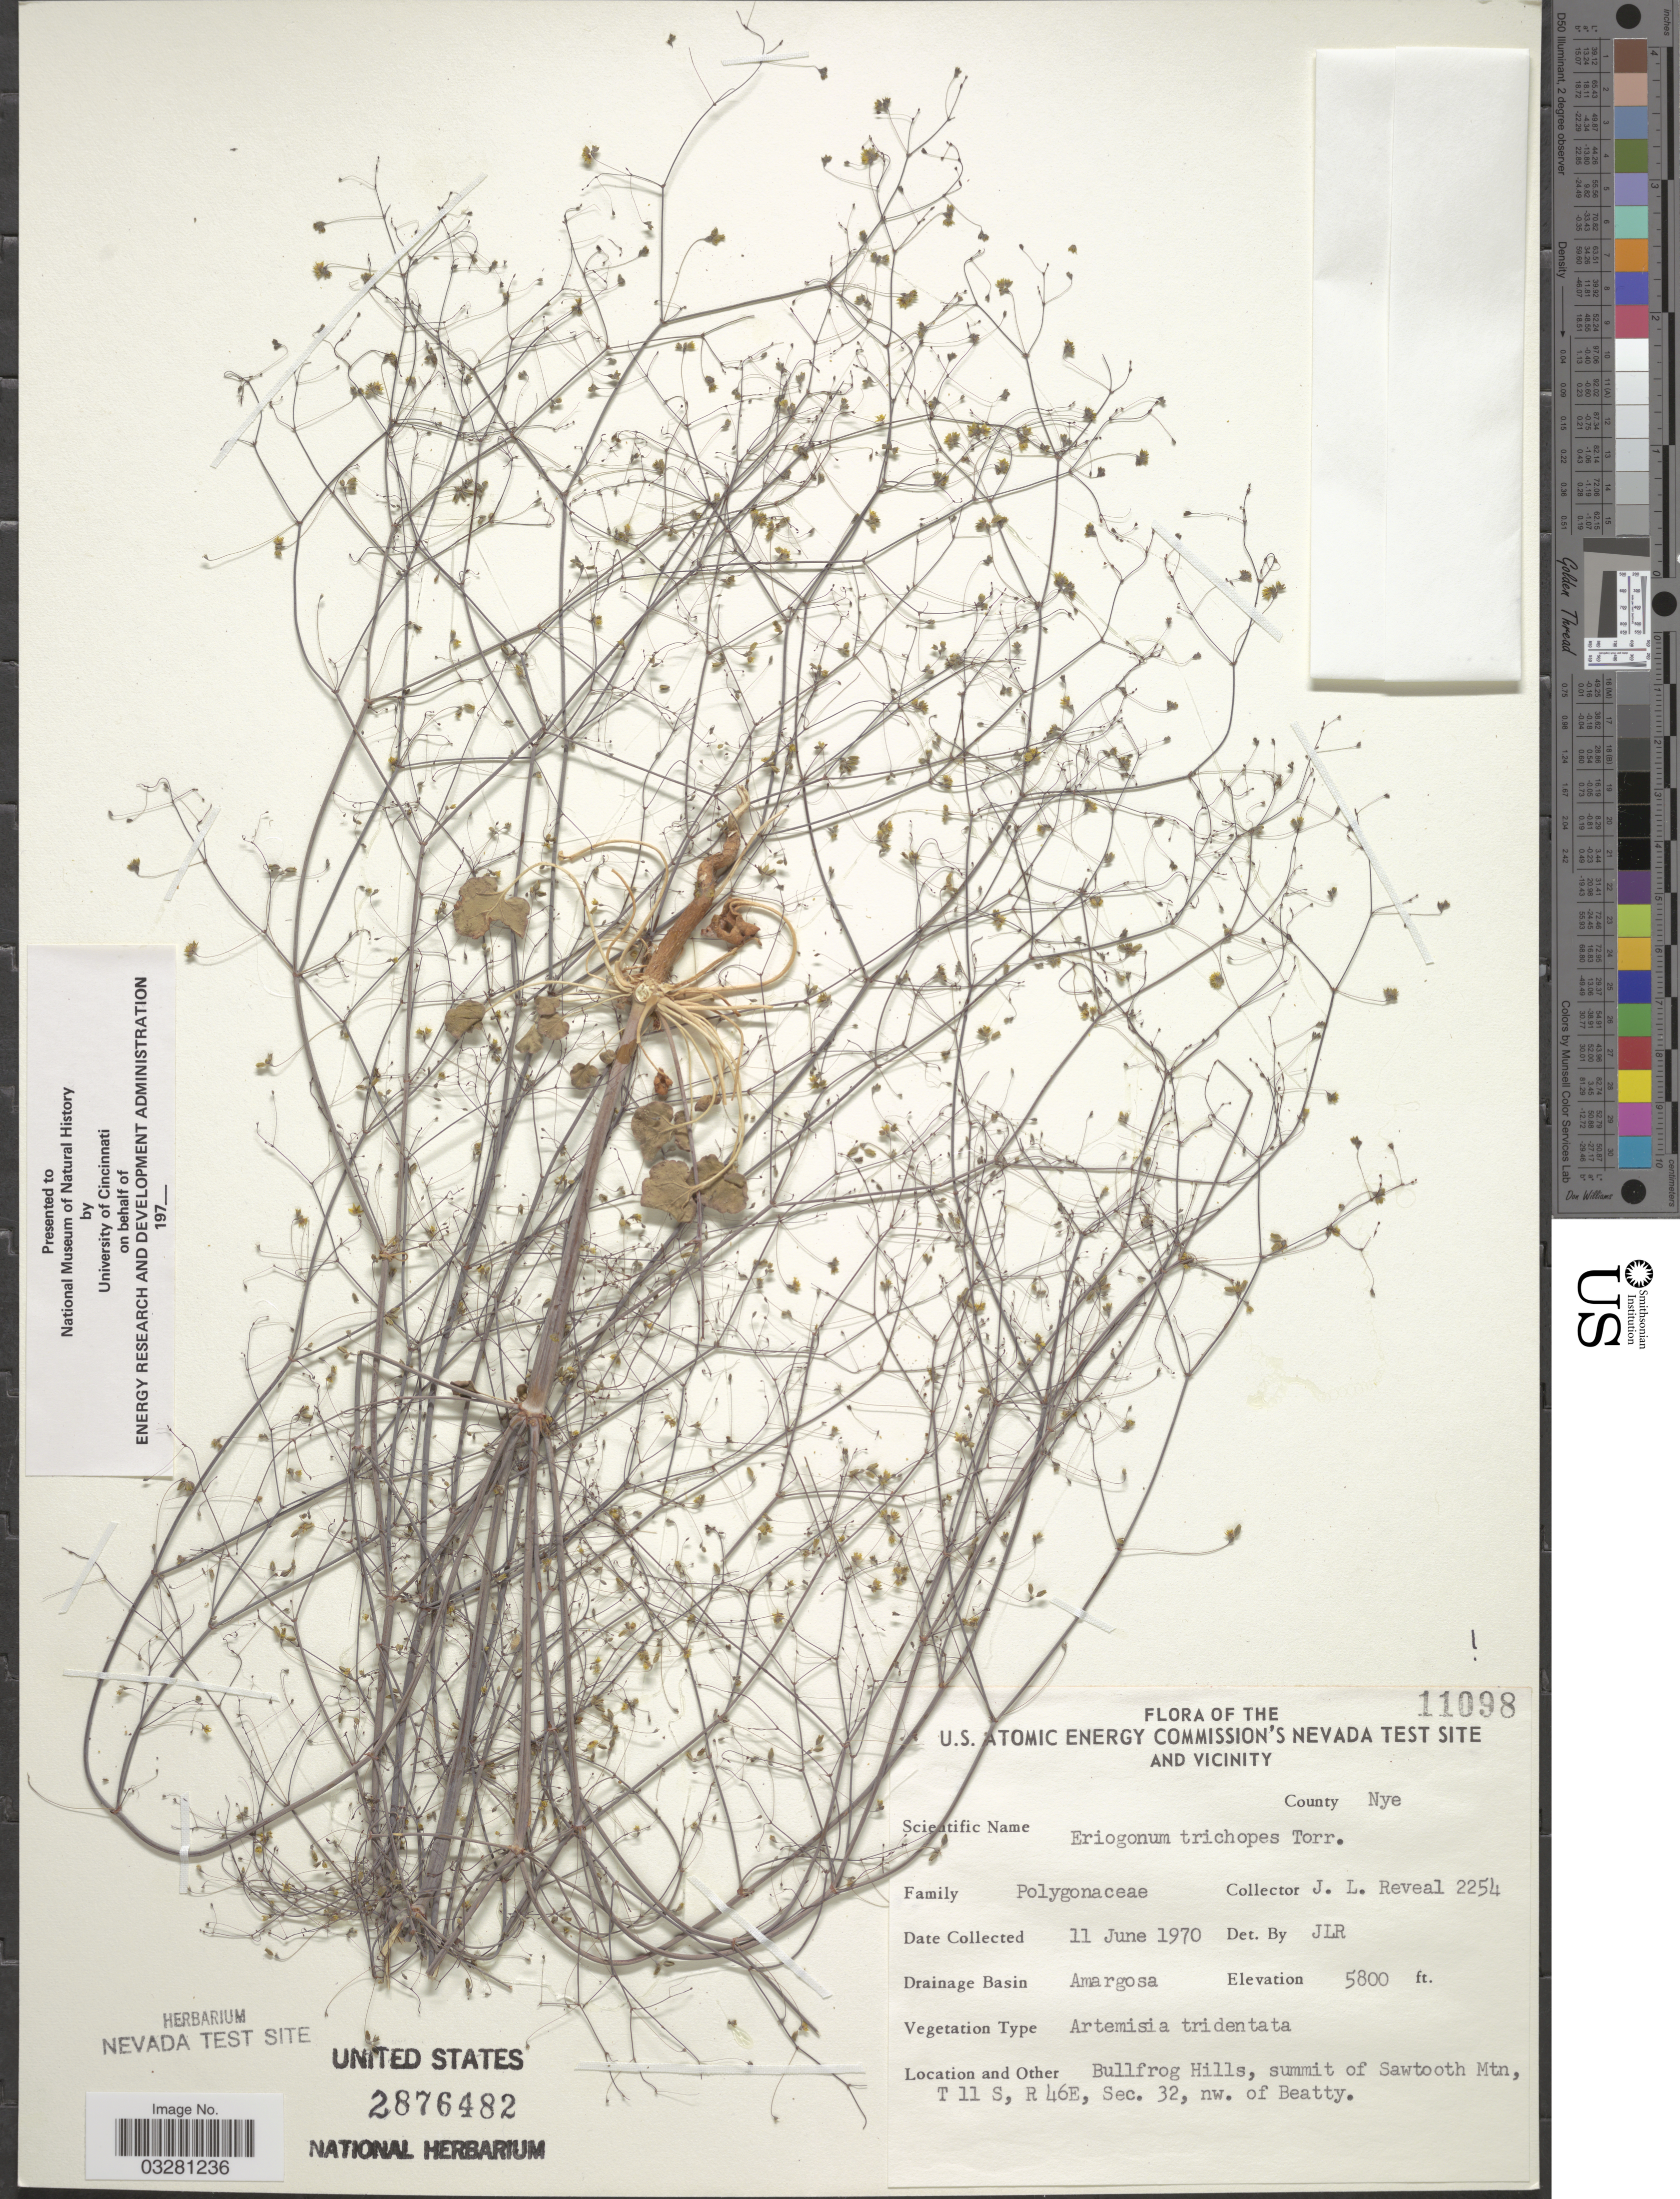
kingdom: Plantae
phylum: Tracheophyta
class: Magnoliopsida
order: Caryophyllales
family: Polygonaceae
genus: Eriogonum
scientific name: Eriogonum trichopes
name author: Torr.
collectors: J. L. Reveal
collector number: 2254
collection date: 1970-06-11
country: United States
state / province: Nevada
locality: U. S. Atomic Energy Commission's Nevada Test Site and Vicinity. County Nye. Drainage Basin Amargosa. Bullfrog Hills, summit of Sawtooth Mtn, T 11 S, R46E, Sec. 32, nw. of Beatty.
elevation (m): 1768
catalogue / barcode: US 2876482